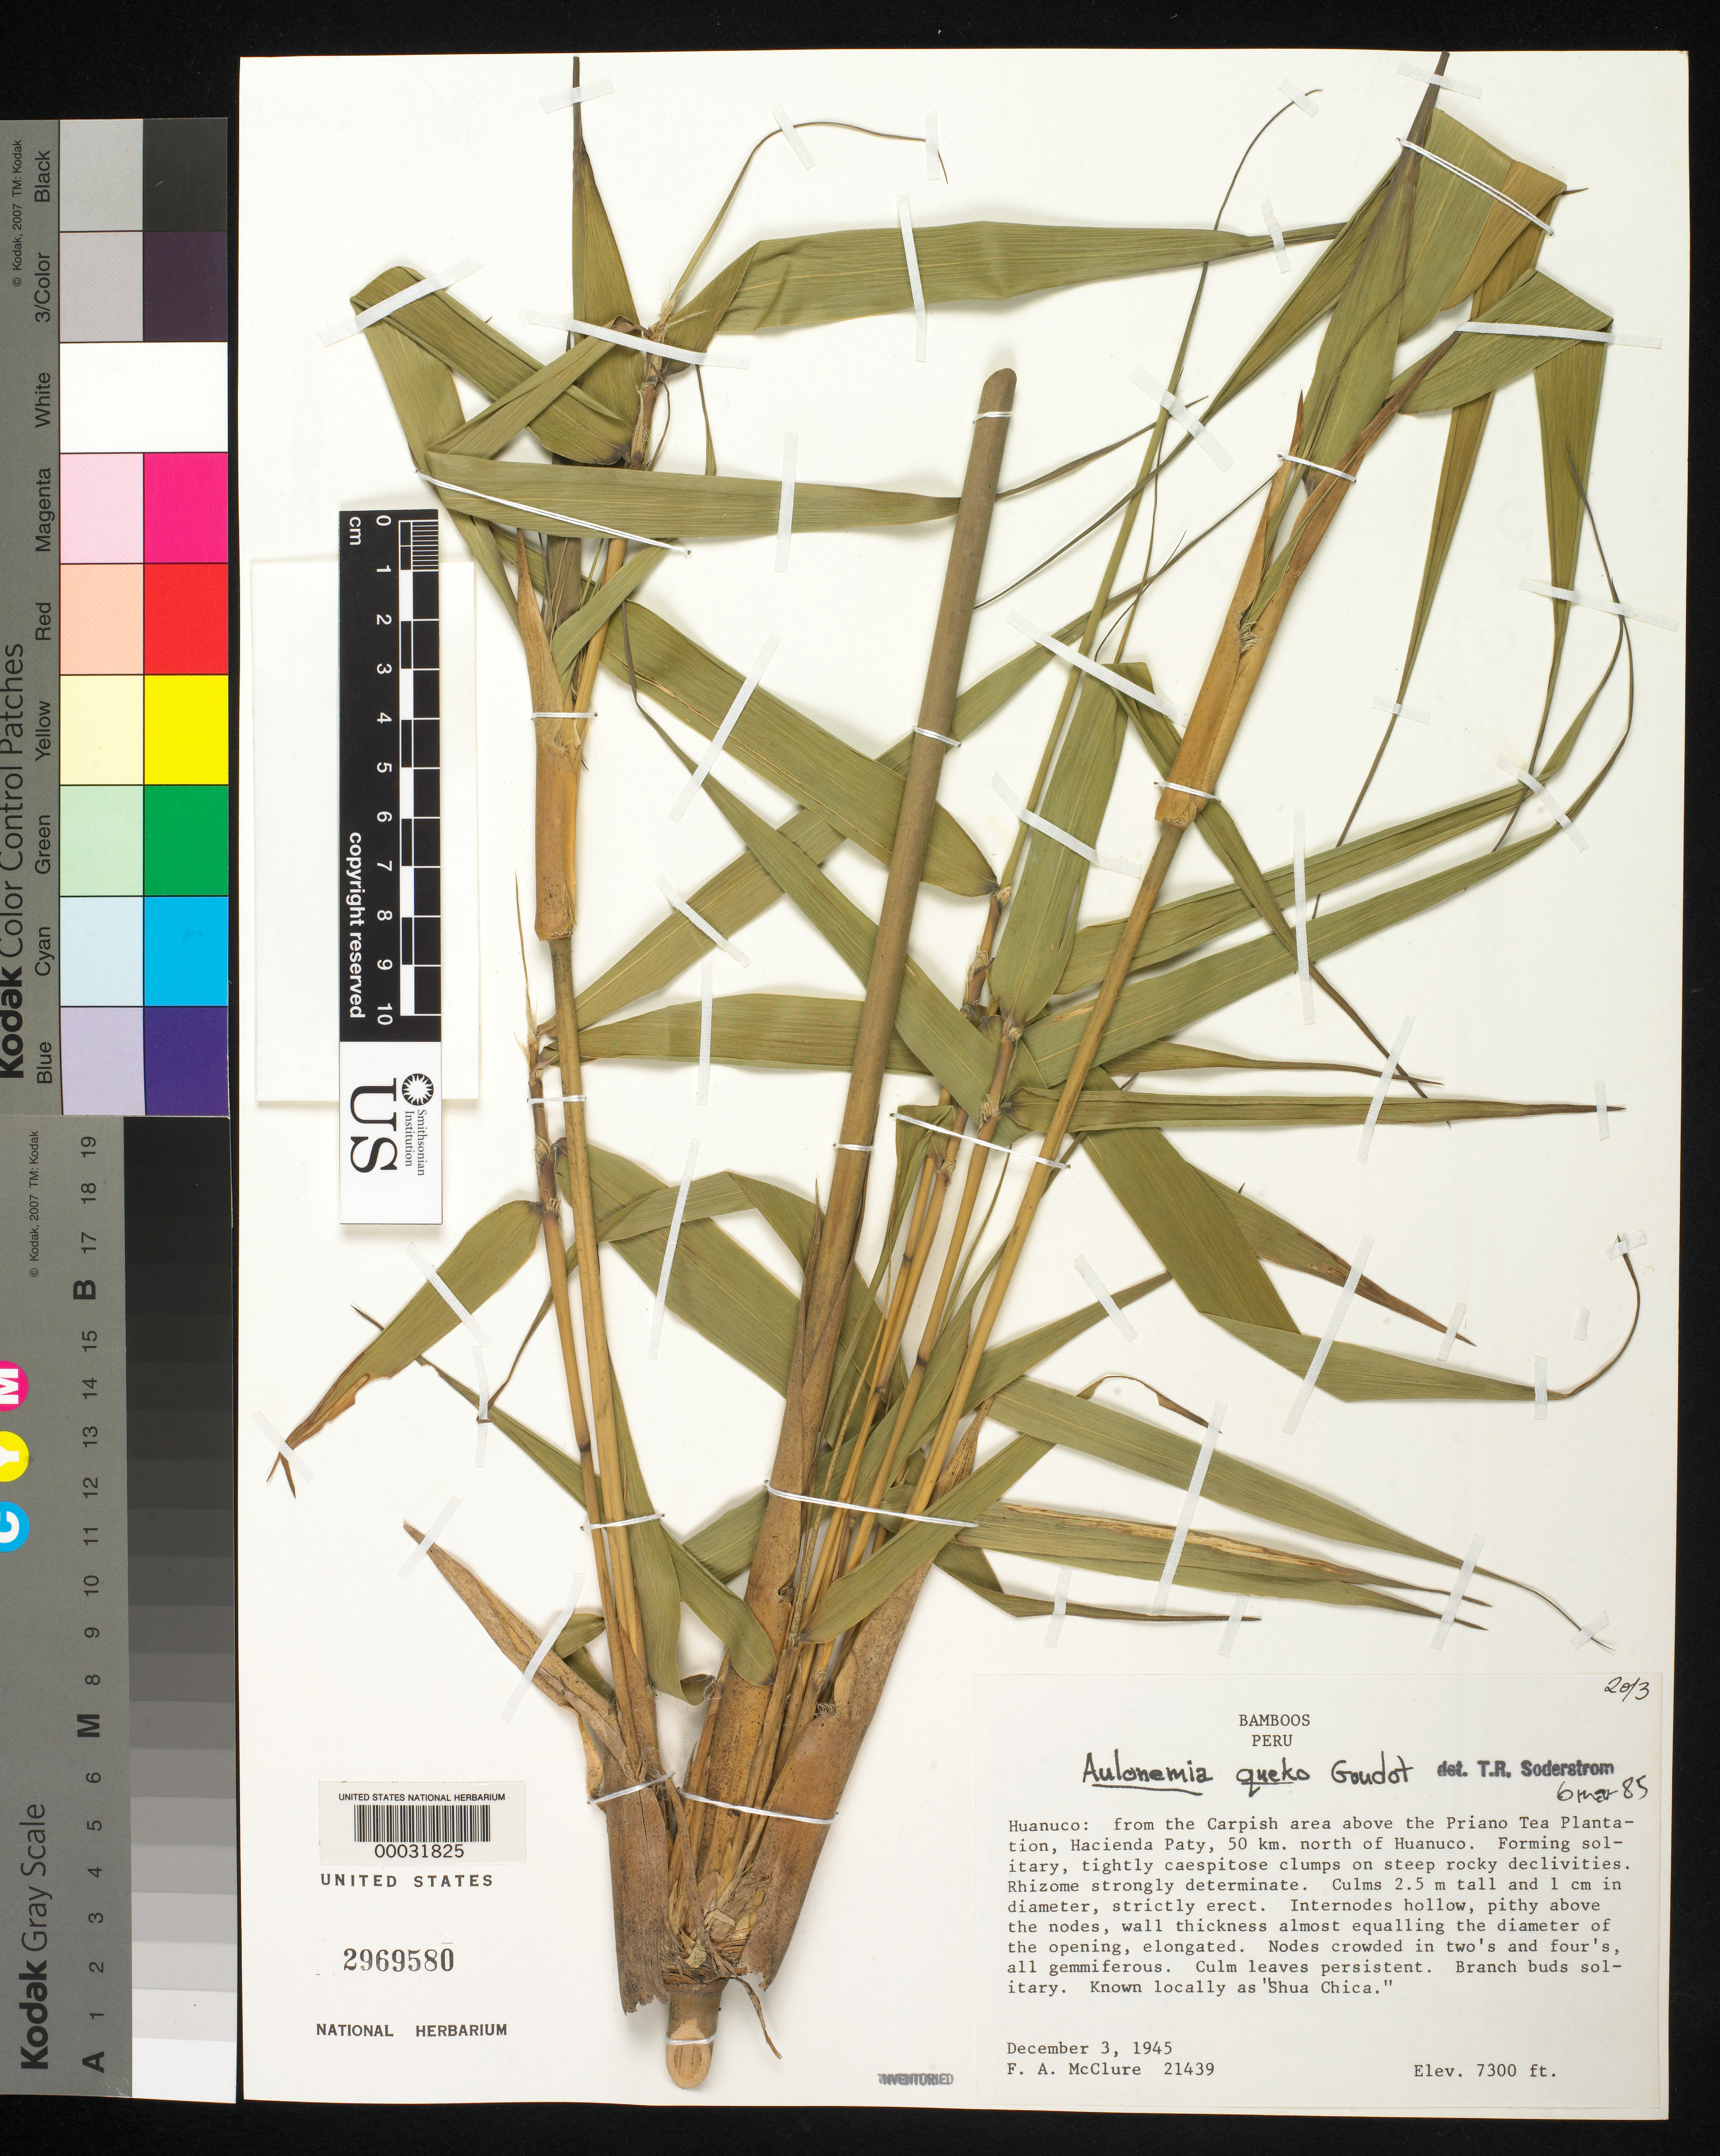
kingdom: Plantae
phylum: Tracheophyta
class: Liliopsida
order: Poales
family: Poaceae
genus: Aulonemia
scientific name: Aulonemia queko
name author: Goudot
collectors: F. A. McClure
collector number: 21439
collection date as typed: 03 Dec 1945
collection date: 1945-12-03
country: Peru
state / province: Huánuco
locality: Carpish area, Priano Tea Plantation, Hacienda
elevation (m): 2227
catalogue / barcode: US 2969580